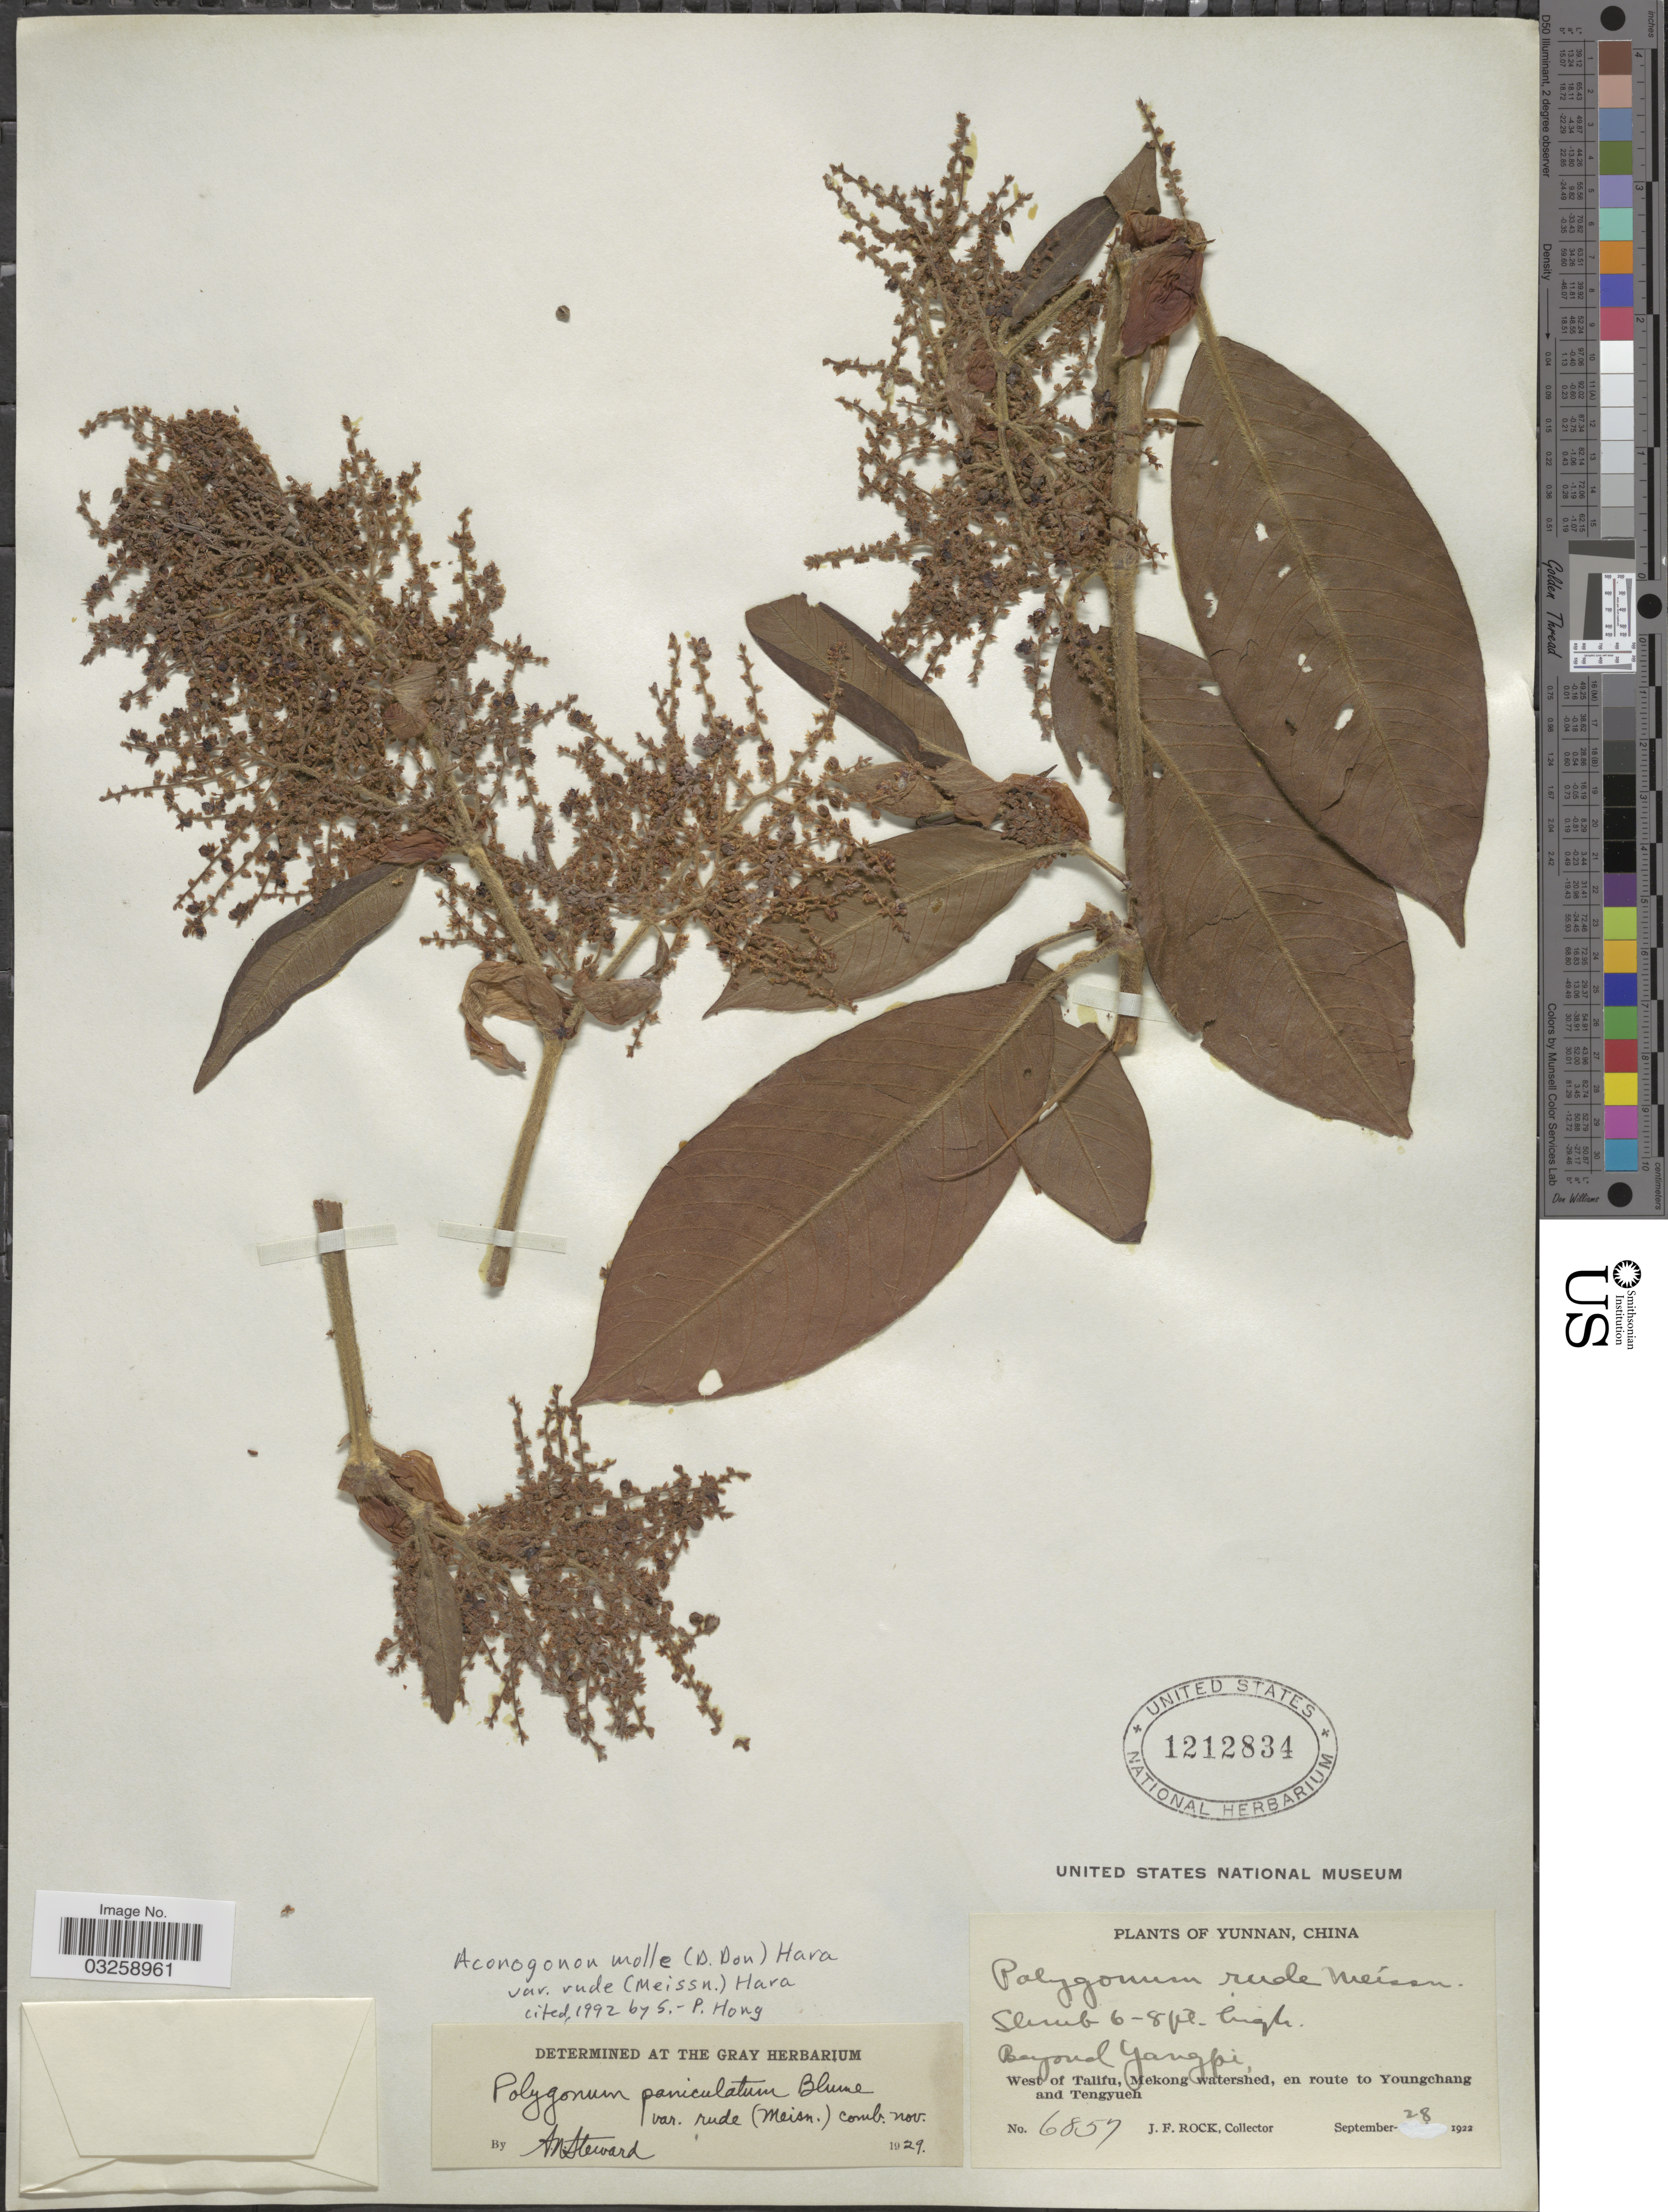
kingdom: Plantae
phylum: Tracheophyta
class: Magnoliopsida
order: Caryophyllales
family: Polygonaceae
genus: Koenigia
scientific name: Koenigia mollis var. rudis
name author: (Meisn.) T.M. Schust. & Reveal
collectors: J. Rock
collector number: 6857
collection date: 1922-09-28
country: China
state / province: Yunnan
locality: Bayonal Yangpi, West of Talifu, Mekong watershed, en route to Youngchang and Tengyueh.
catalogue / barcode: US 1212834